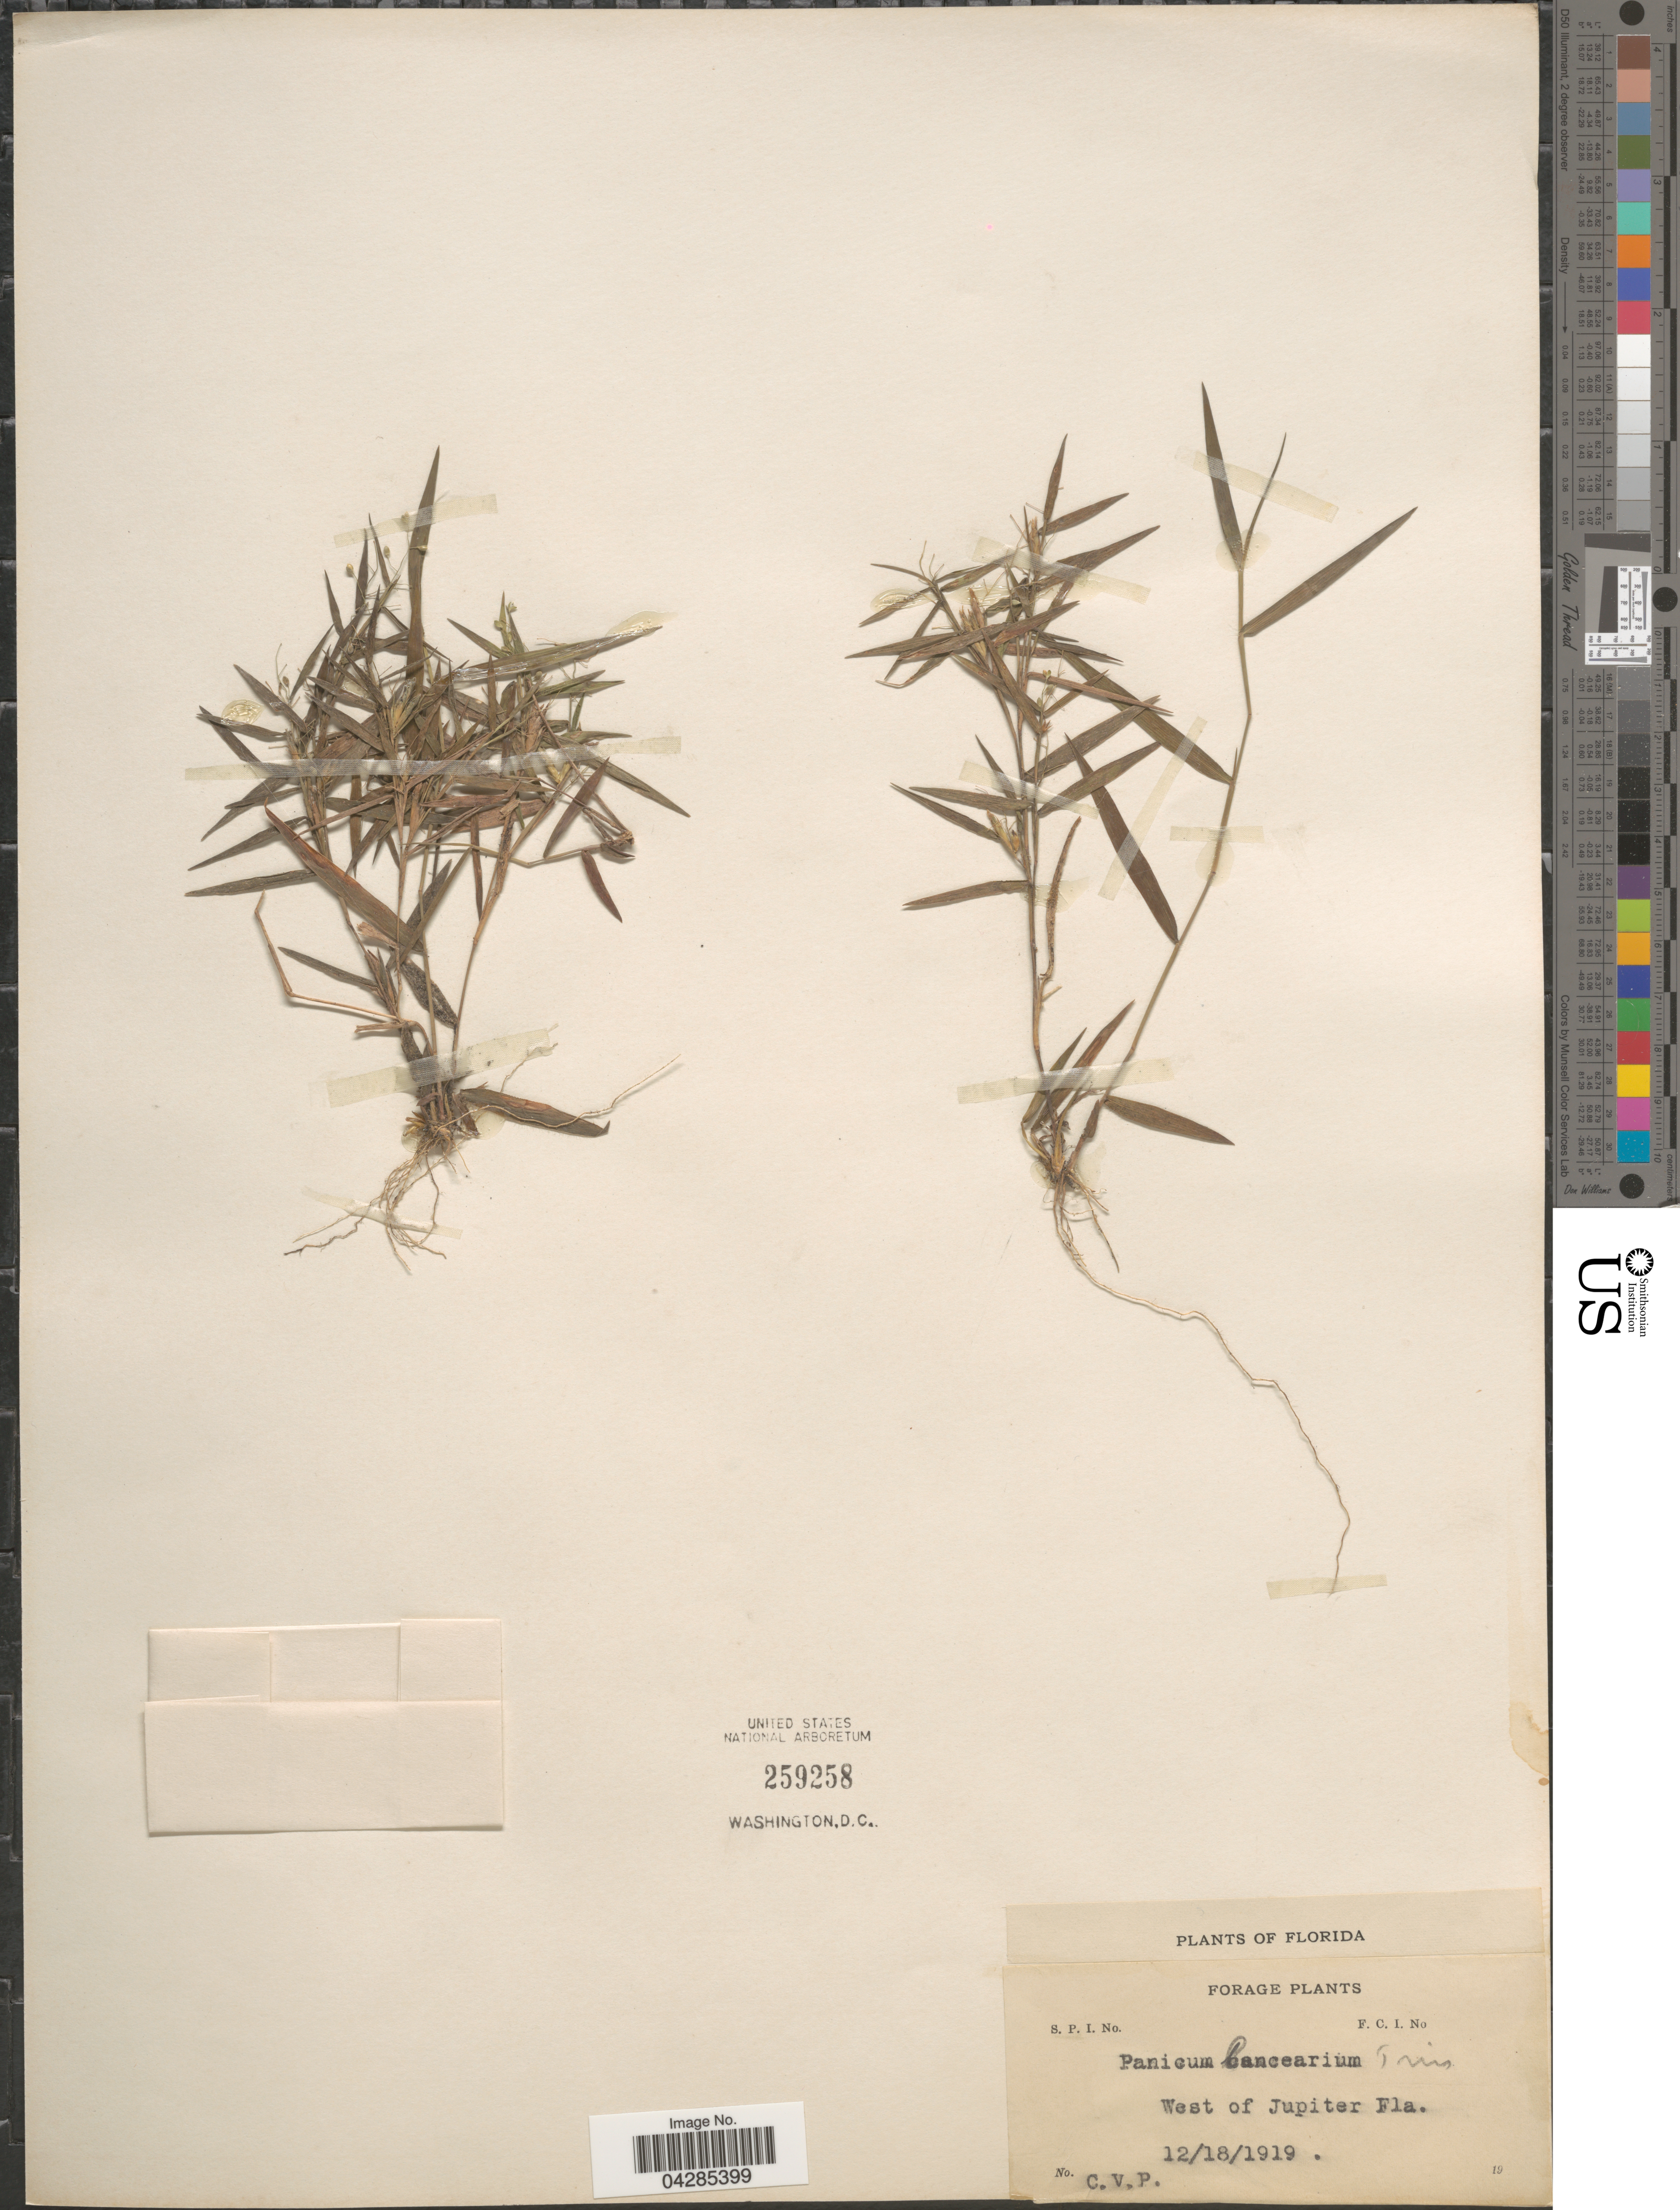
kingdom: Plantae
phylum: Tracheophyta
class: Liliopsida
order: Poales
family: Poaceae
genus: Dichanthelium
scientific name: Dichanthelium portoricense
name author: (Desv. ex Ham.) B.F. Hansen & Wunderlin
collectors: C. V. P.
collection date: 1919-12-18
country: United States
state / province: Florida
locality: West of Jupiter.